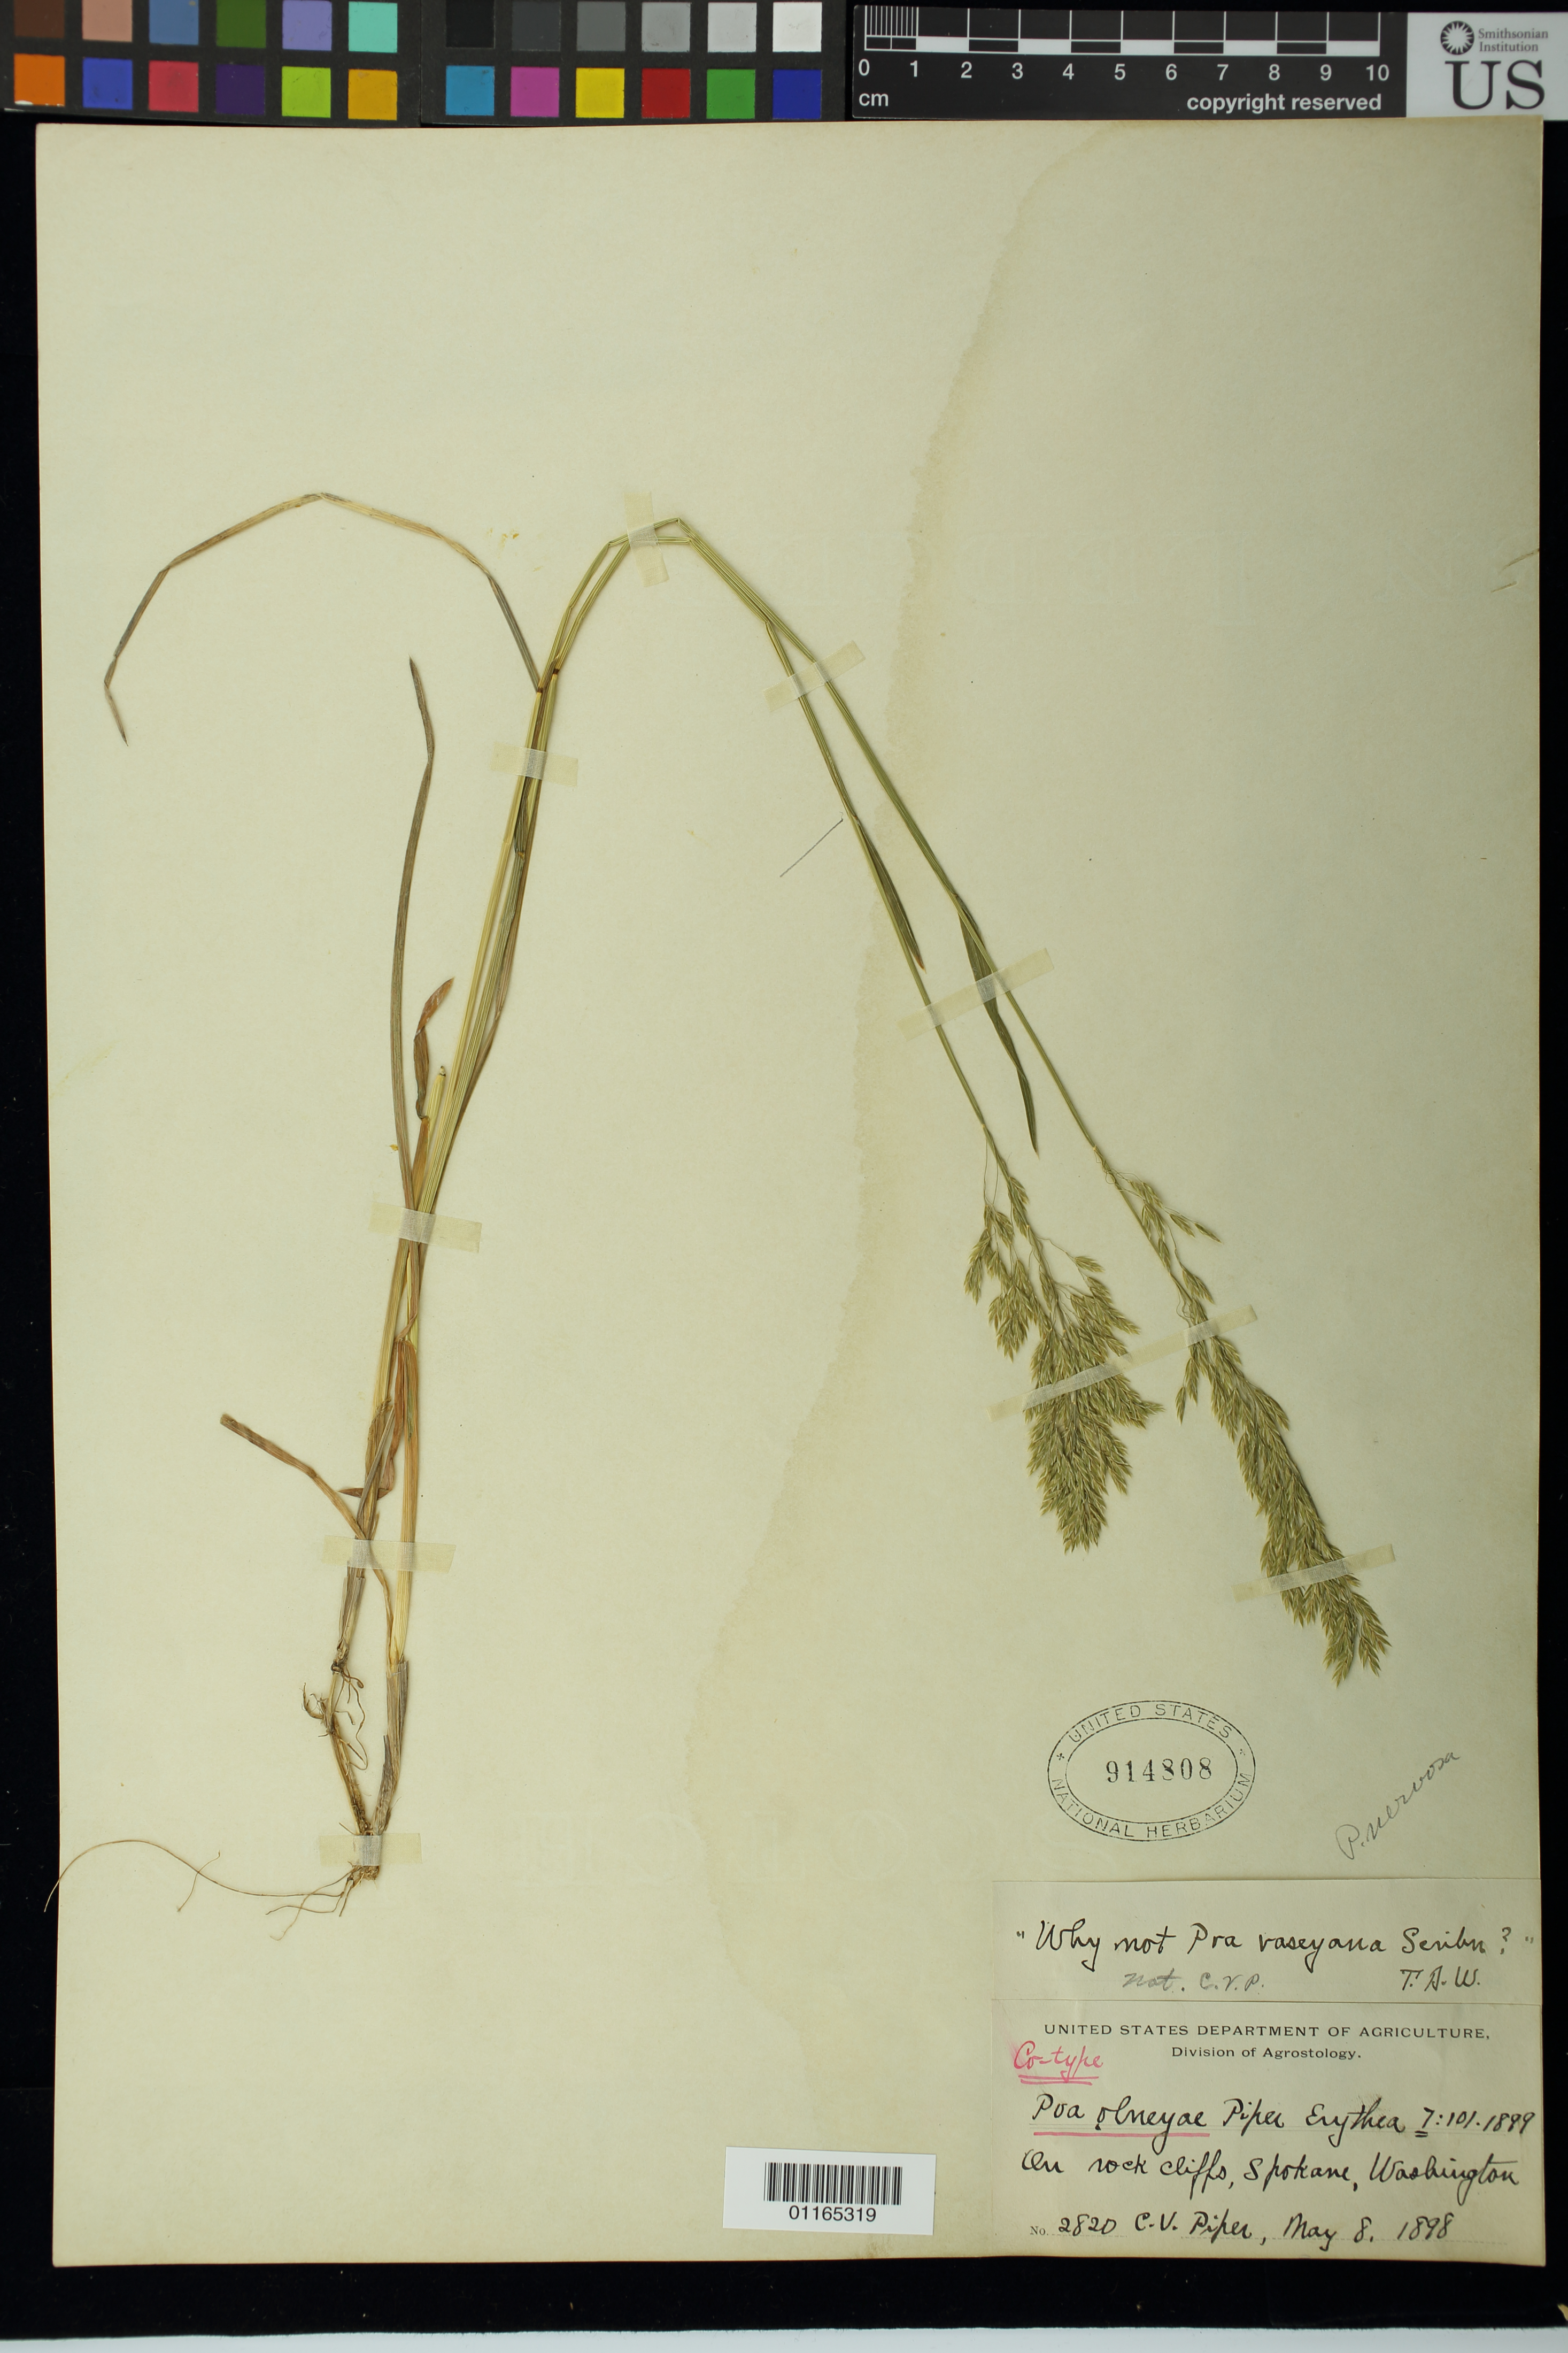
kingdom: Plantae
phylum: Tracheophyta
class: Liliopsida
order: Poales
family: Poaceae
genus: Poa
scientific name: Poa olneyae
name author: Piper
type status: Possible Type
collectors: C. V. Piper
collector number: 2820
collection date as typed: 08 May 1898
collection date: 1898-05-08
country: United States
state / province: Washington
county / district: Spokane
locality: Spokane.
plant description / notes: This specimen annotated (unsigned, undated) as "Co-type" but only one sheet at US (USNH 556768) matches both collection number (2820) and collection date (28 May 1898) cited in protologue. Two additional US sheets (USNH 914808, 89757) numbered 2820 bear collection date of 8 May 1898, possibly in error; they are probably original material but if dates are correct they cannot be types.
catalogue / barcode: US 914808